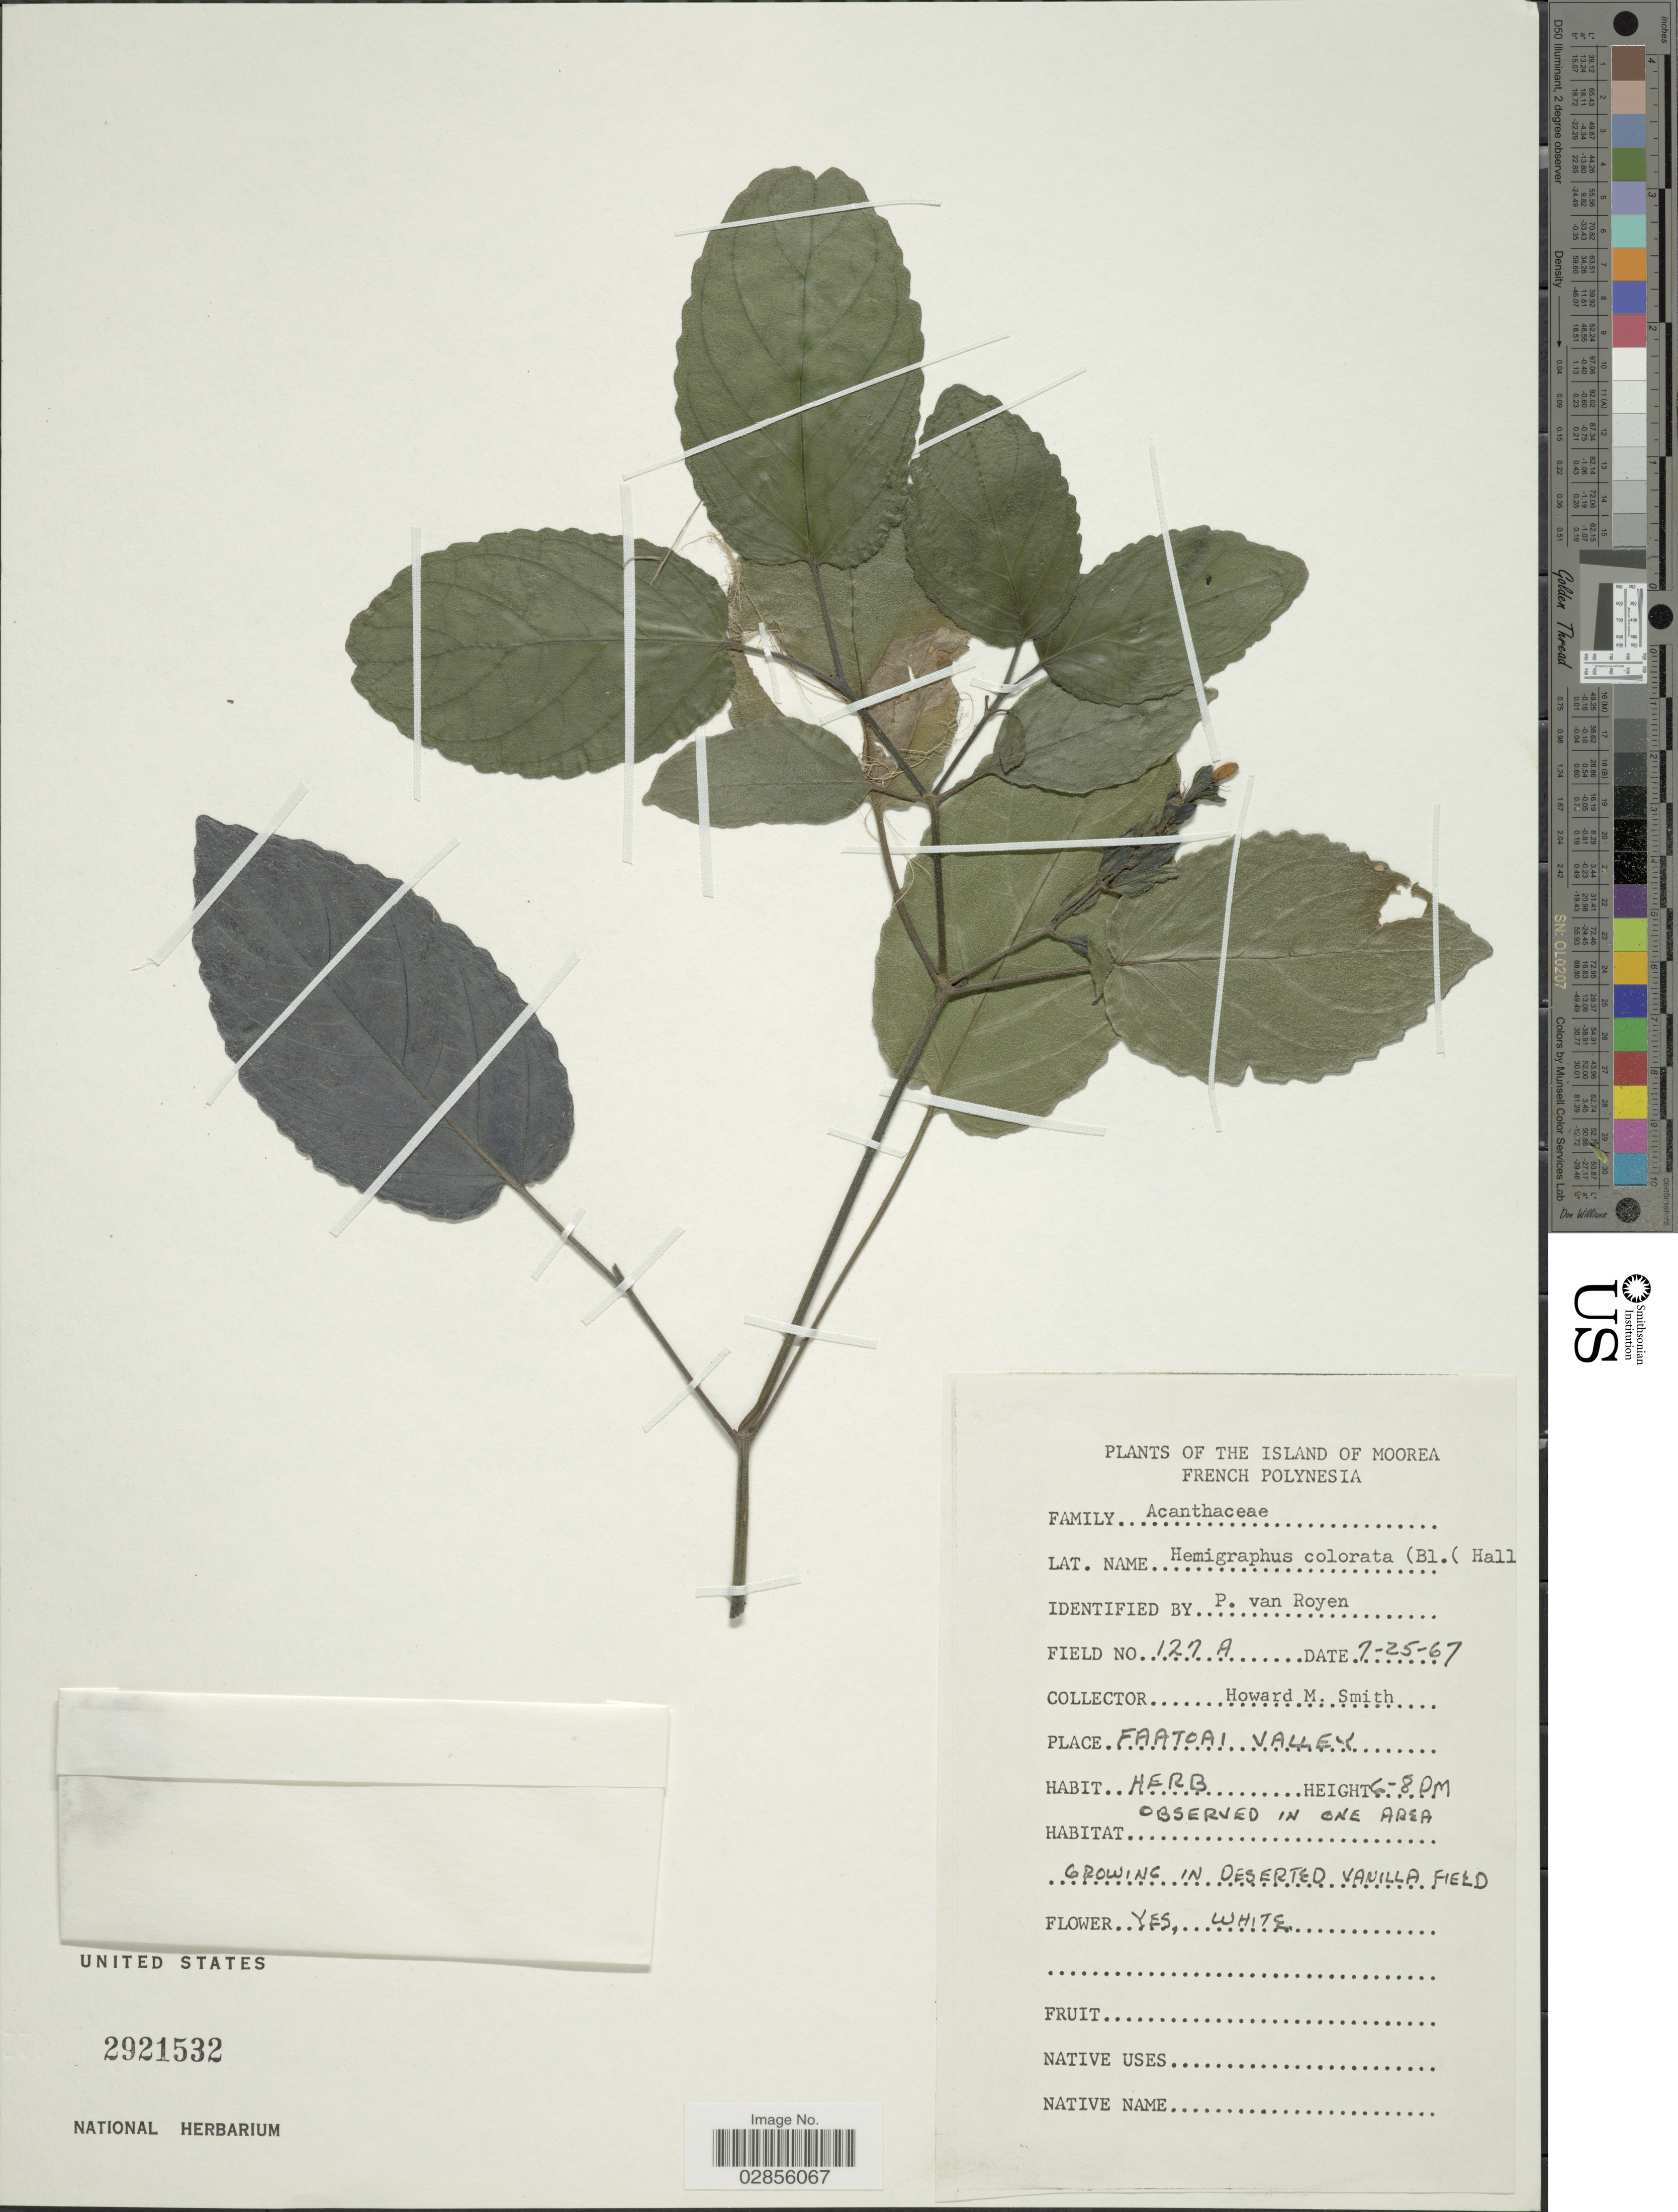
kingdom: Plantae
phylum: Tracheophyta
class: Magnoliopsida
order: Lamiales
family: Acanthaceae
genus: Strobilanthes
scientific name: Strobilanthes alternata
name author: (Burm. f.) Moylan ex J.R.I. Wood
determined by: Wagner, W. L., (BOT), Smithsonian Institution - National Museum of Natural History (UNITED STATES)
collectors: H. M. Smith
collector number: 127A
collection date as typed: Transcribed d/m/y: 25/7/67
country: French Polynesia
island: Moorea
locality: The Island of Moorea. Faatoai Valley.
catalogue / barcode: US 2921532